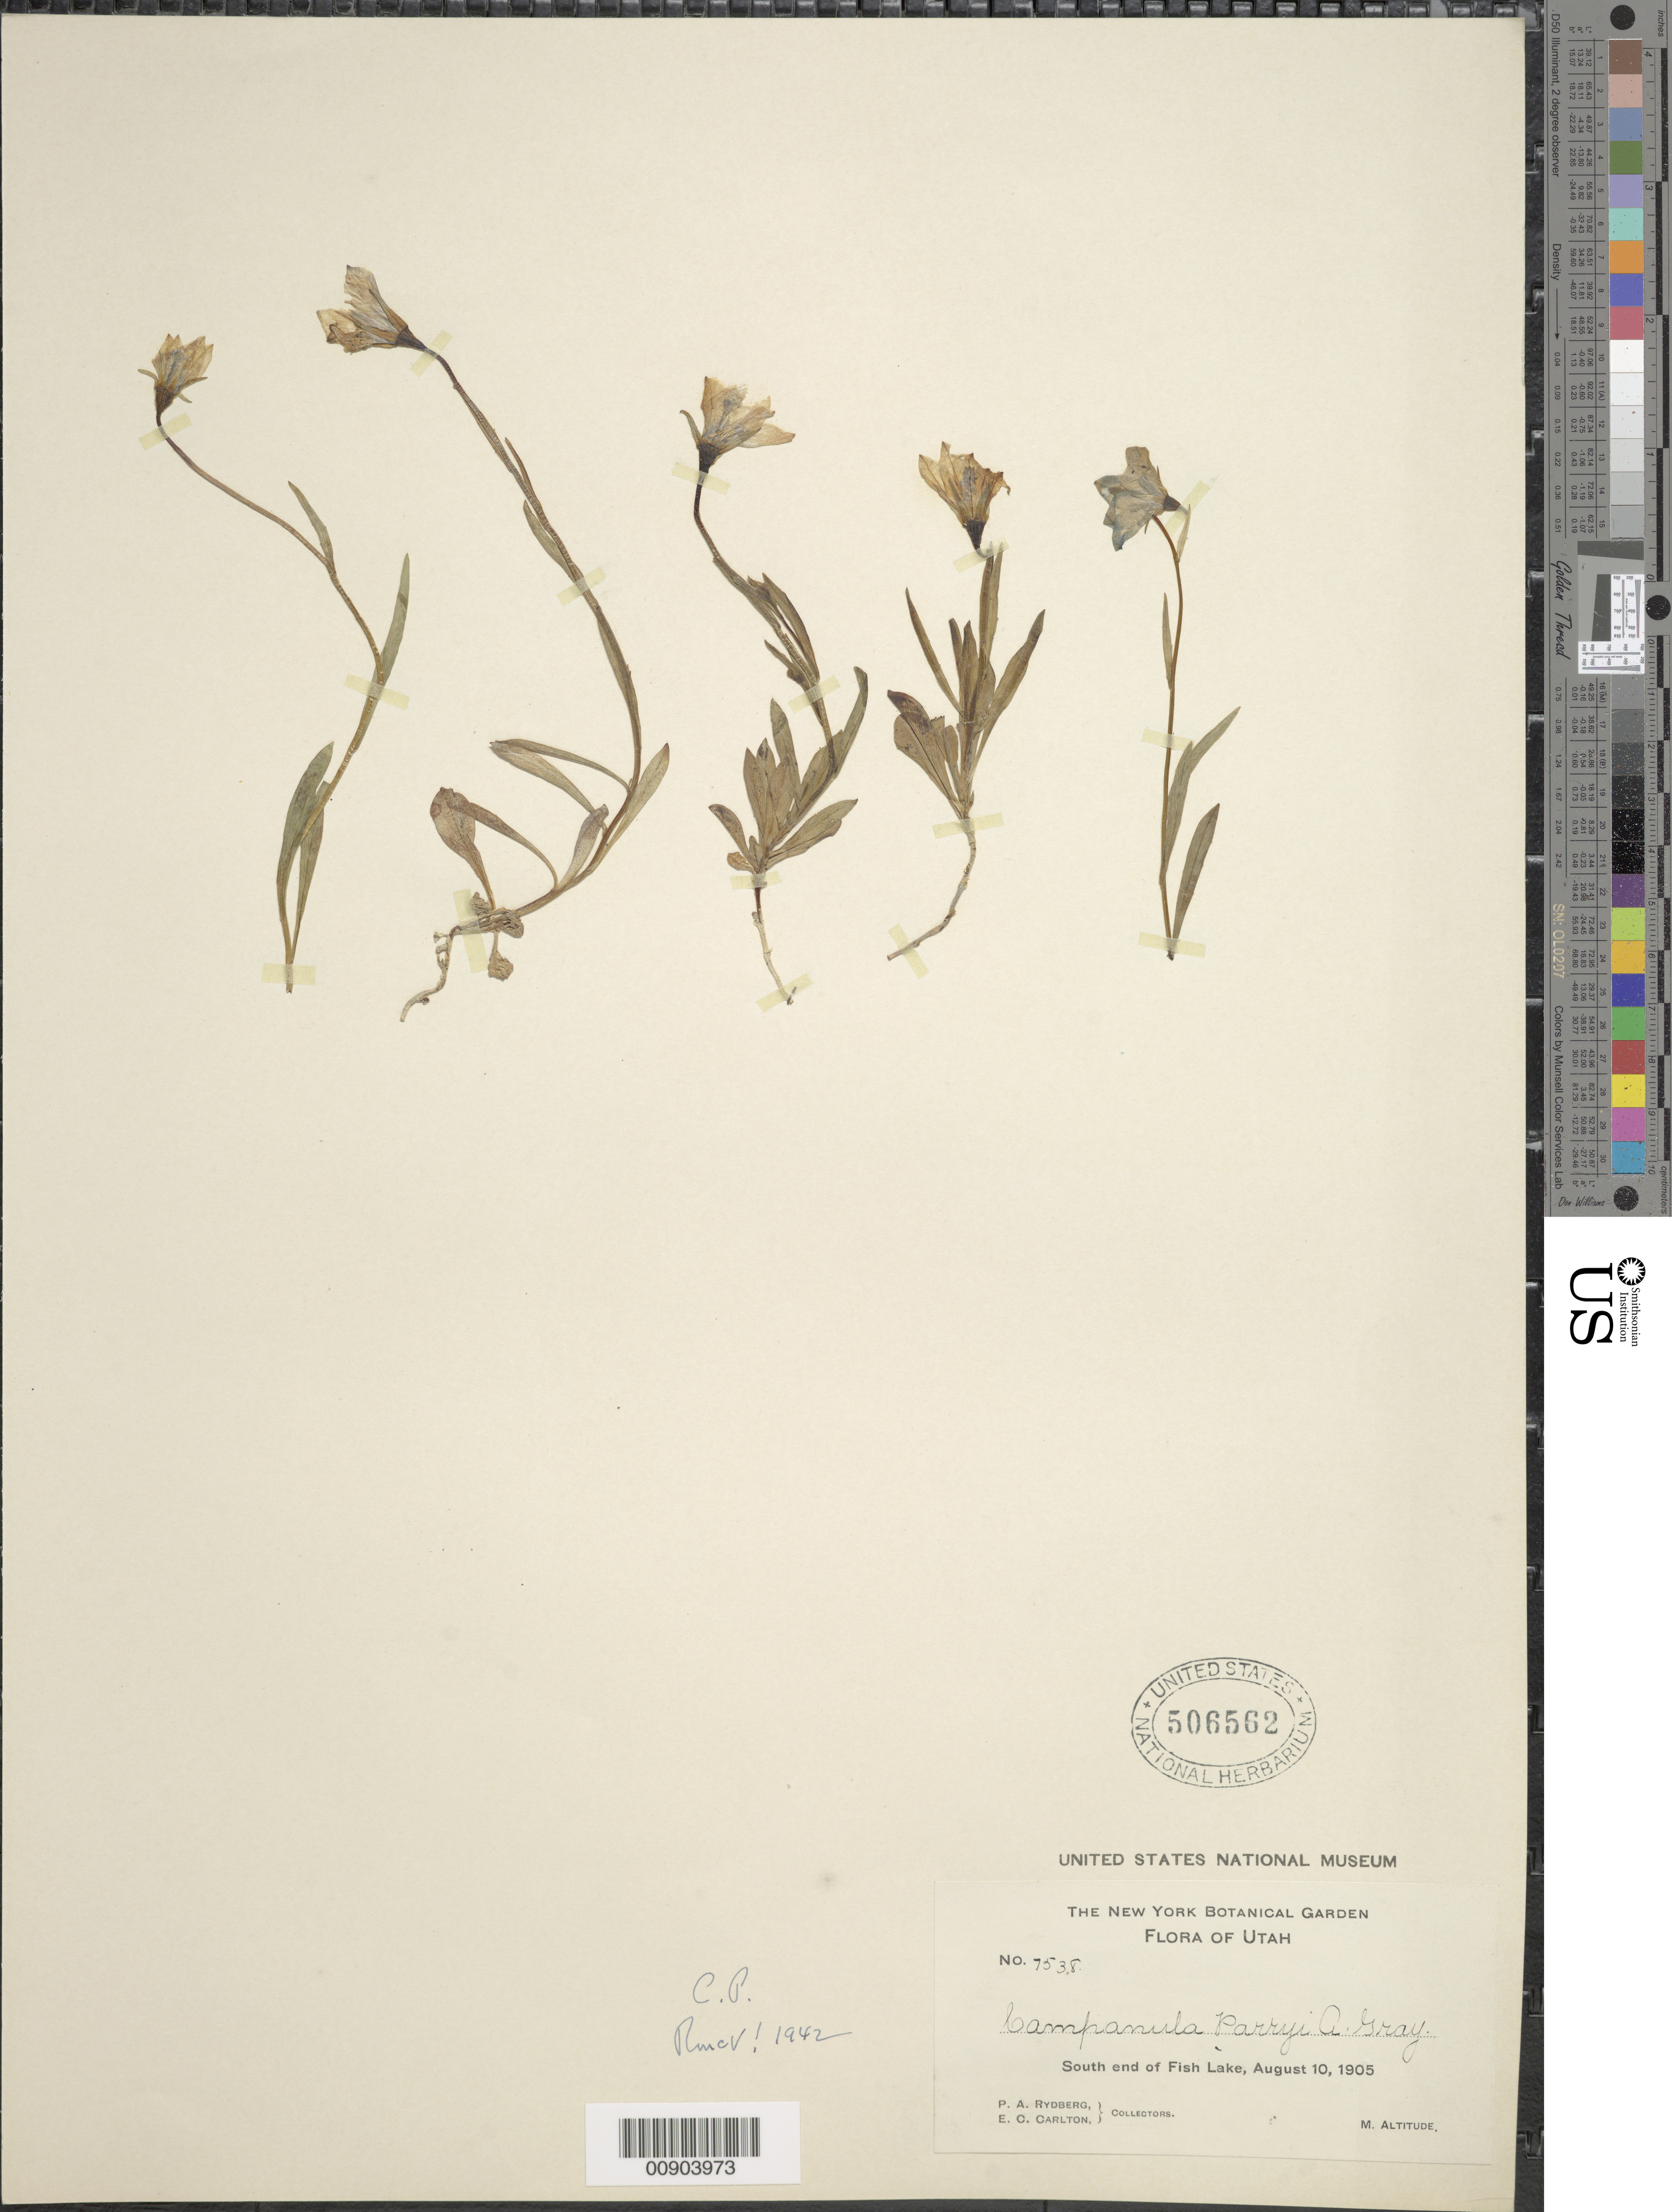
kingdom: Plantae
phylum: Tracheophyta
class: Magnoliopsida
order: Asterales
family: Campanulaceae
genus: Campanula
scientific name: Campanula parryi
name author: A. Gray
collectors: P. A. Rydberg & E. Carlton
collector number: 7538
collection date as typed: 10 Aug 1905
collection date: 1905-08-10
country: United States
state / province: Utah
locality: South end of Fish Lake.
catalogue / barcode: US 506562